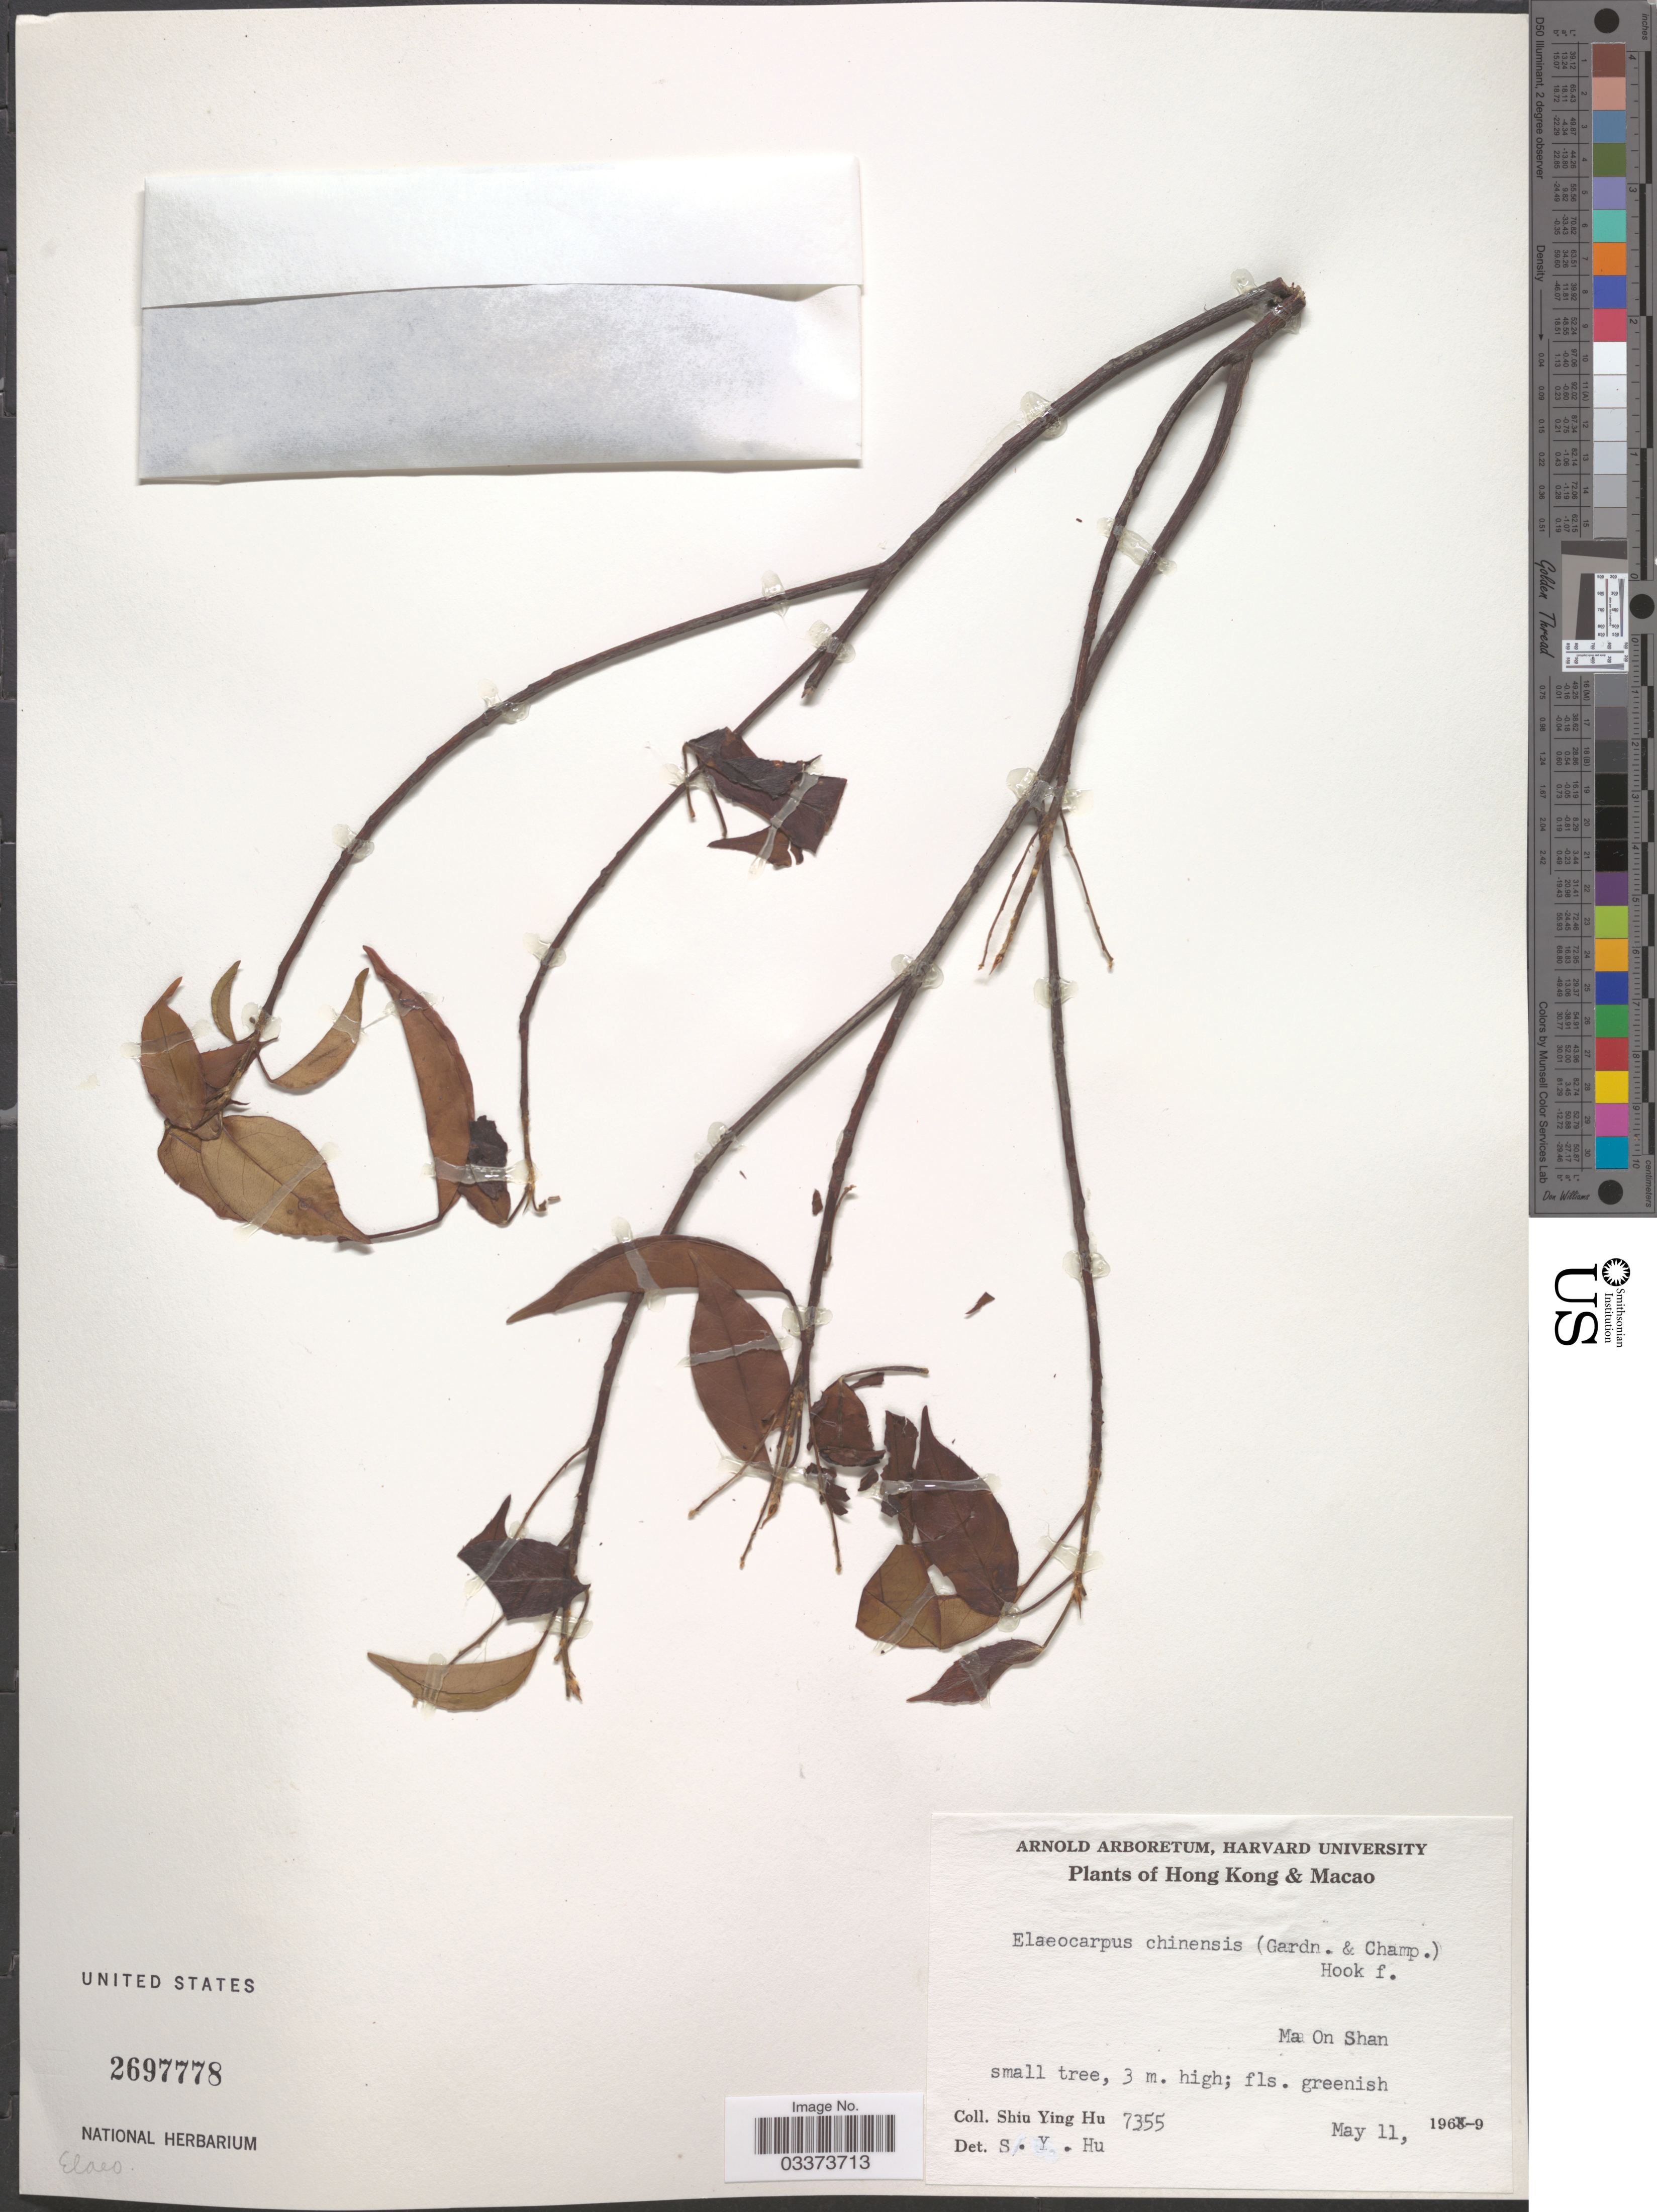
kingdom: Plantae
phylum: Tracheophyta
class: Magnoliopsida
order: Oxalidales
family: Elaeocarpaceae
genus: Elaeocarpus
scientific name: Elaeocarpus chinensis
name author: (A. Gray & Ch) Hook. f.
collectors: S. Y. Hu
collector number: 7355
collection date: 1969-05-11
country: China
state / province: Hong Kong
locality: Hong Kong & Macao, Ma On Shan.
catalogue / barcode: US 2697778